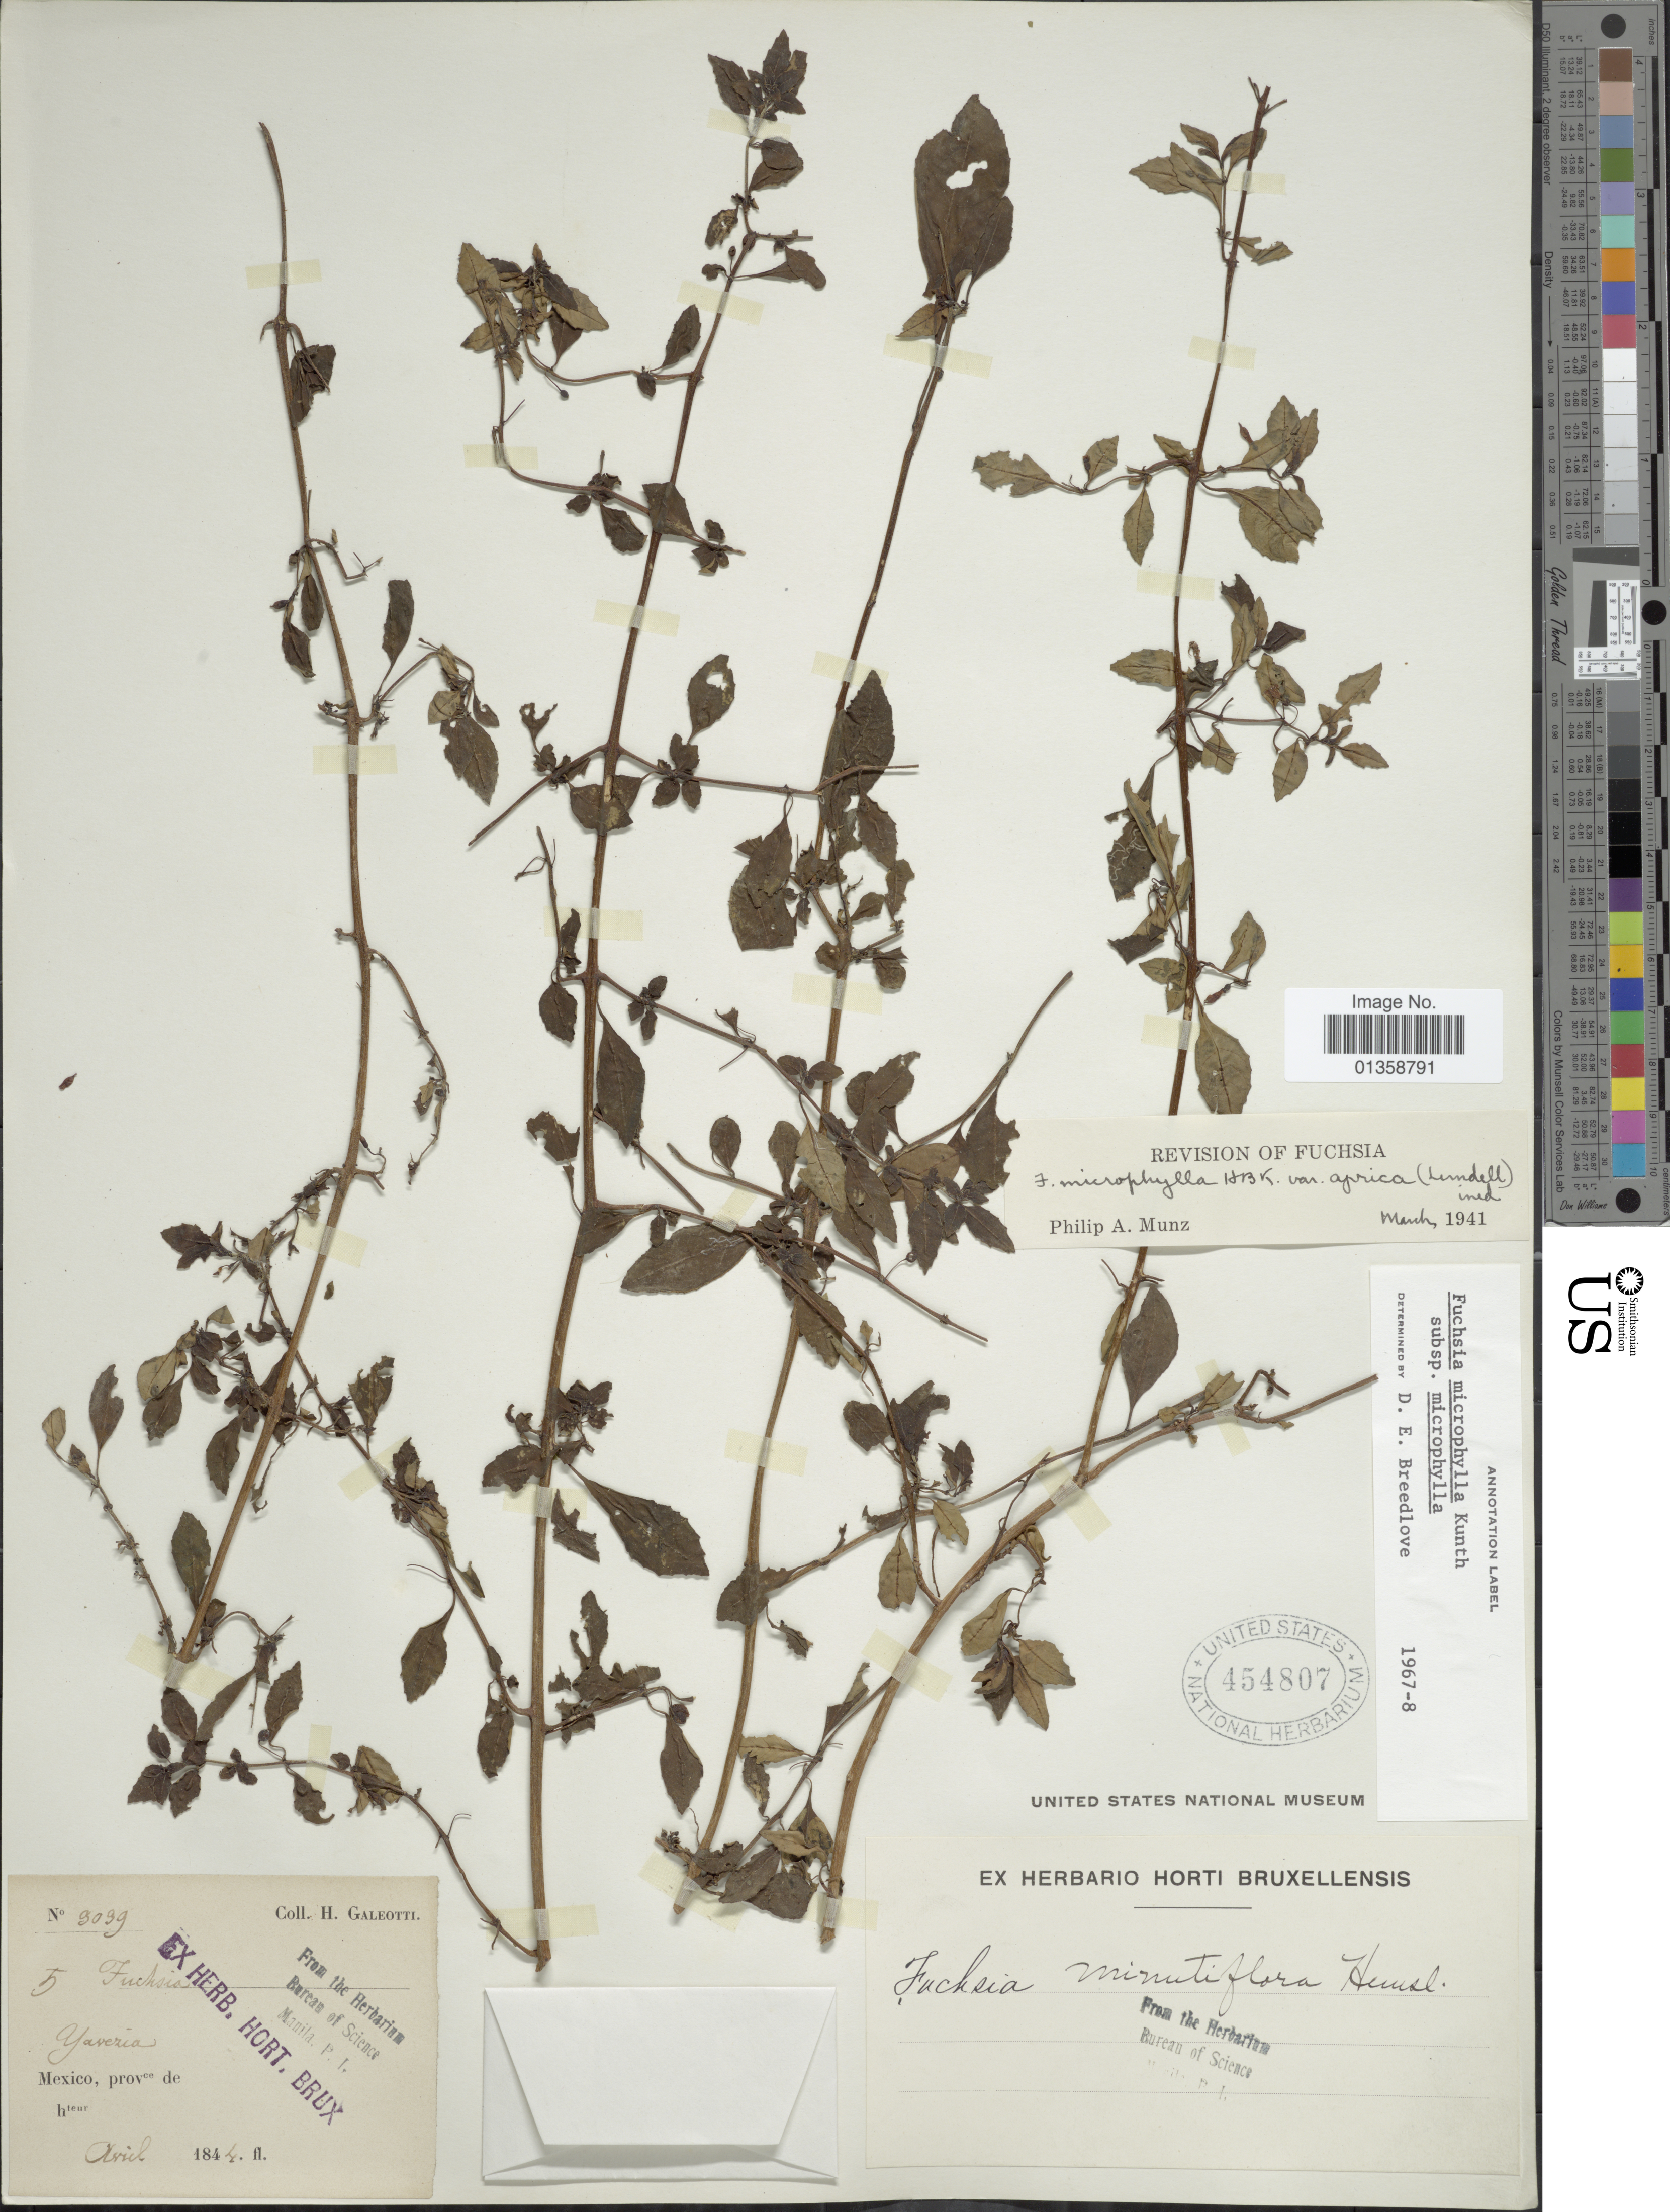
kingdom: Plantae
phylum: Tracheophyta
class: Magnoliopsida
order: Myrtales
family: Onagraceae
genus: Fuchsia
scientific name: Fuchsia microphylla subsp. microphylla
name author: Kunth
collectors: H. G. Galeotti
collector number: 3039*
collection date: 1844-04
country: Mexico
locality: Yaveria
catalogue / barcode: US 454807